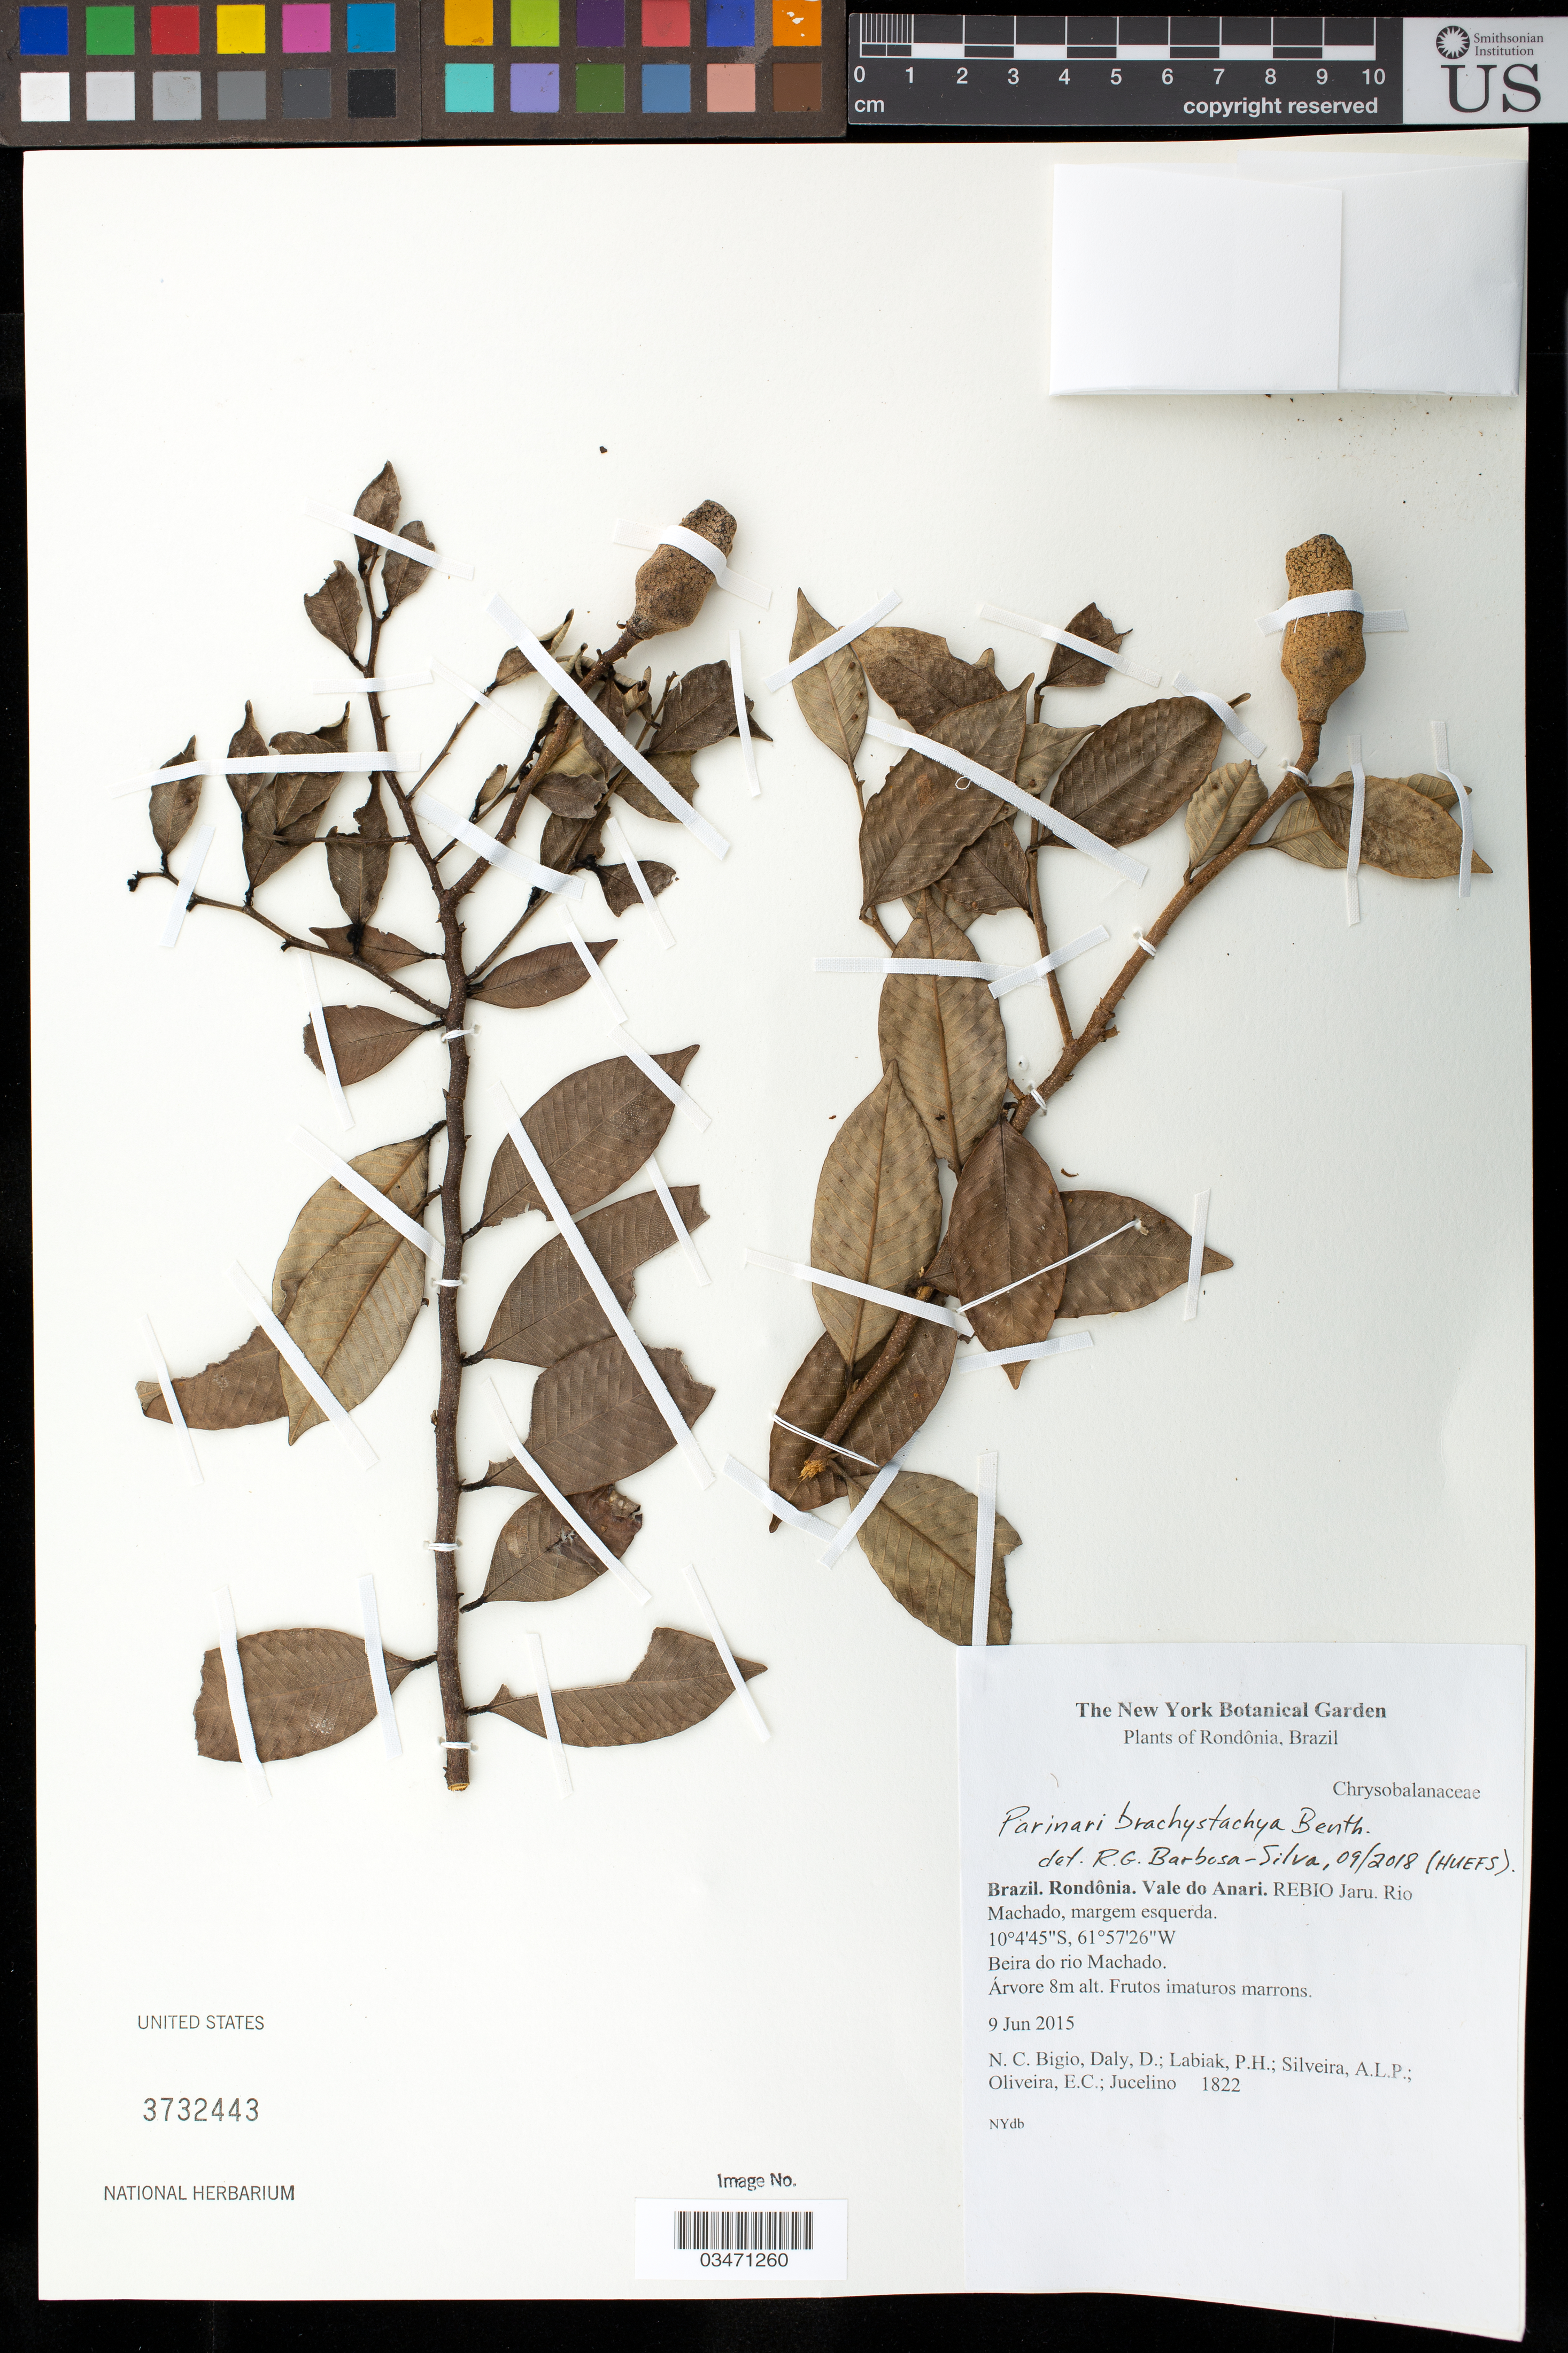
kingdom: Plantae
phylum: Tracheophyta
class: Magnoliopsida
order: Malpighiales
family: Chrysobalanaceae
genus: Parinari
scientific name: Parinari brachystachya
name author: Benth.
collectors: N. C. Bigio, D. Daly, P. H. Labiak, -. Silveira, E. Oliveira & -. Jucelino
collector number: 1822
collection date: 2015-06-09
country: Brazil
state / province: Rondônia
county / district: Vale do Anari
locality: REBIO Jaru. Rio Machado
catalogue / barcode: US 3732443